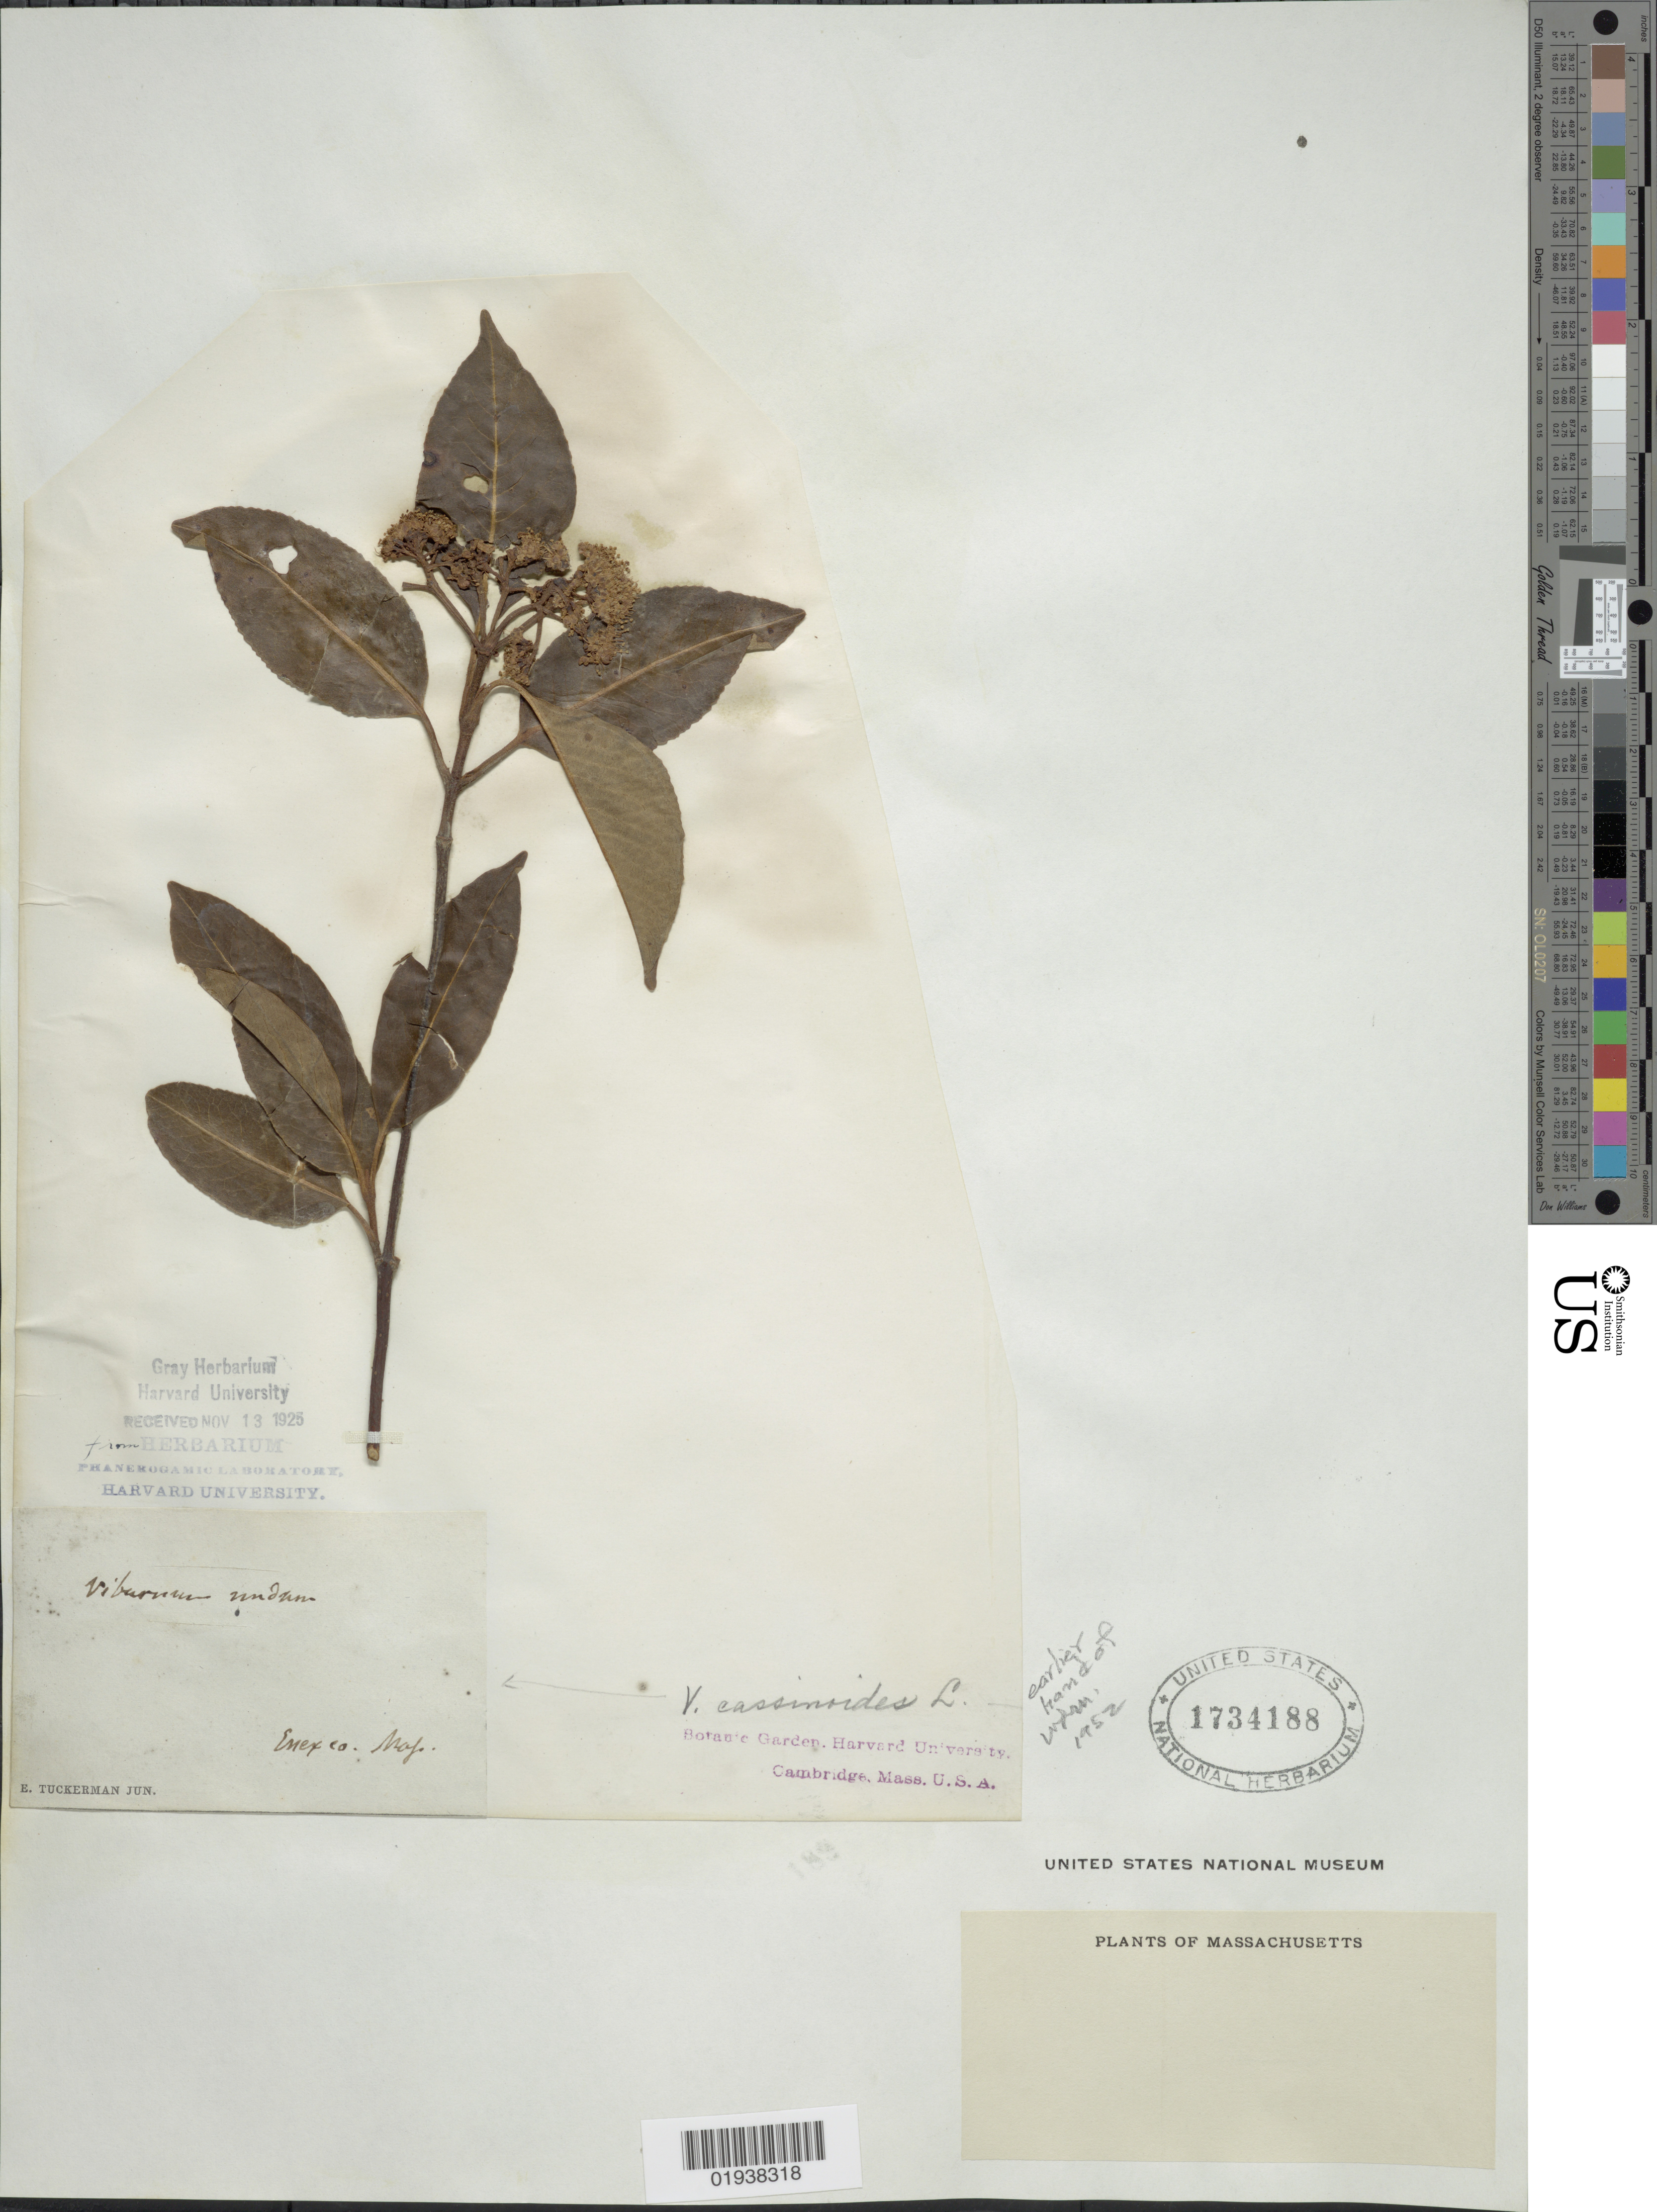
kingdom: Plantae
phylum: Tracheophyta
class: Magnoliopsida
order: Dipsacales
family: Viburnaceae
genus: Viburnum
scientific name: Viburnum cassinoides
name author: L.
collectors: E. Tuckerman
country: United States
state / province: Massachusetts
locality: Essex Co. Mass.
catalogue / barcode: US 1734188